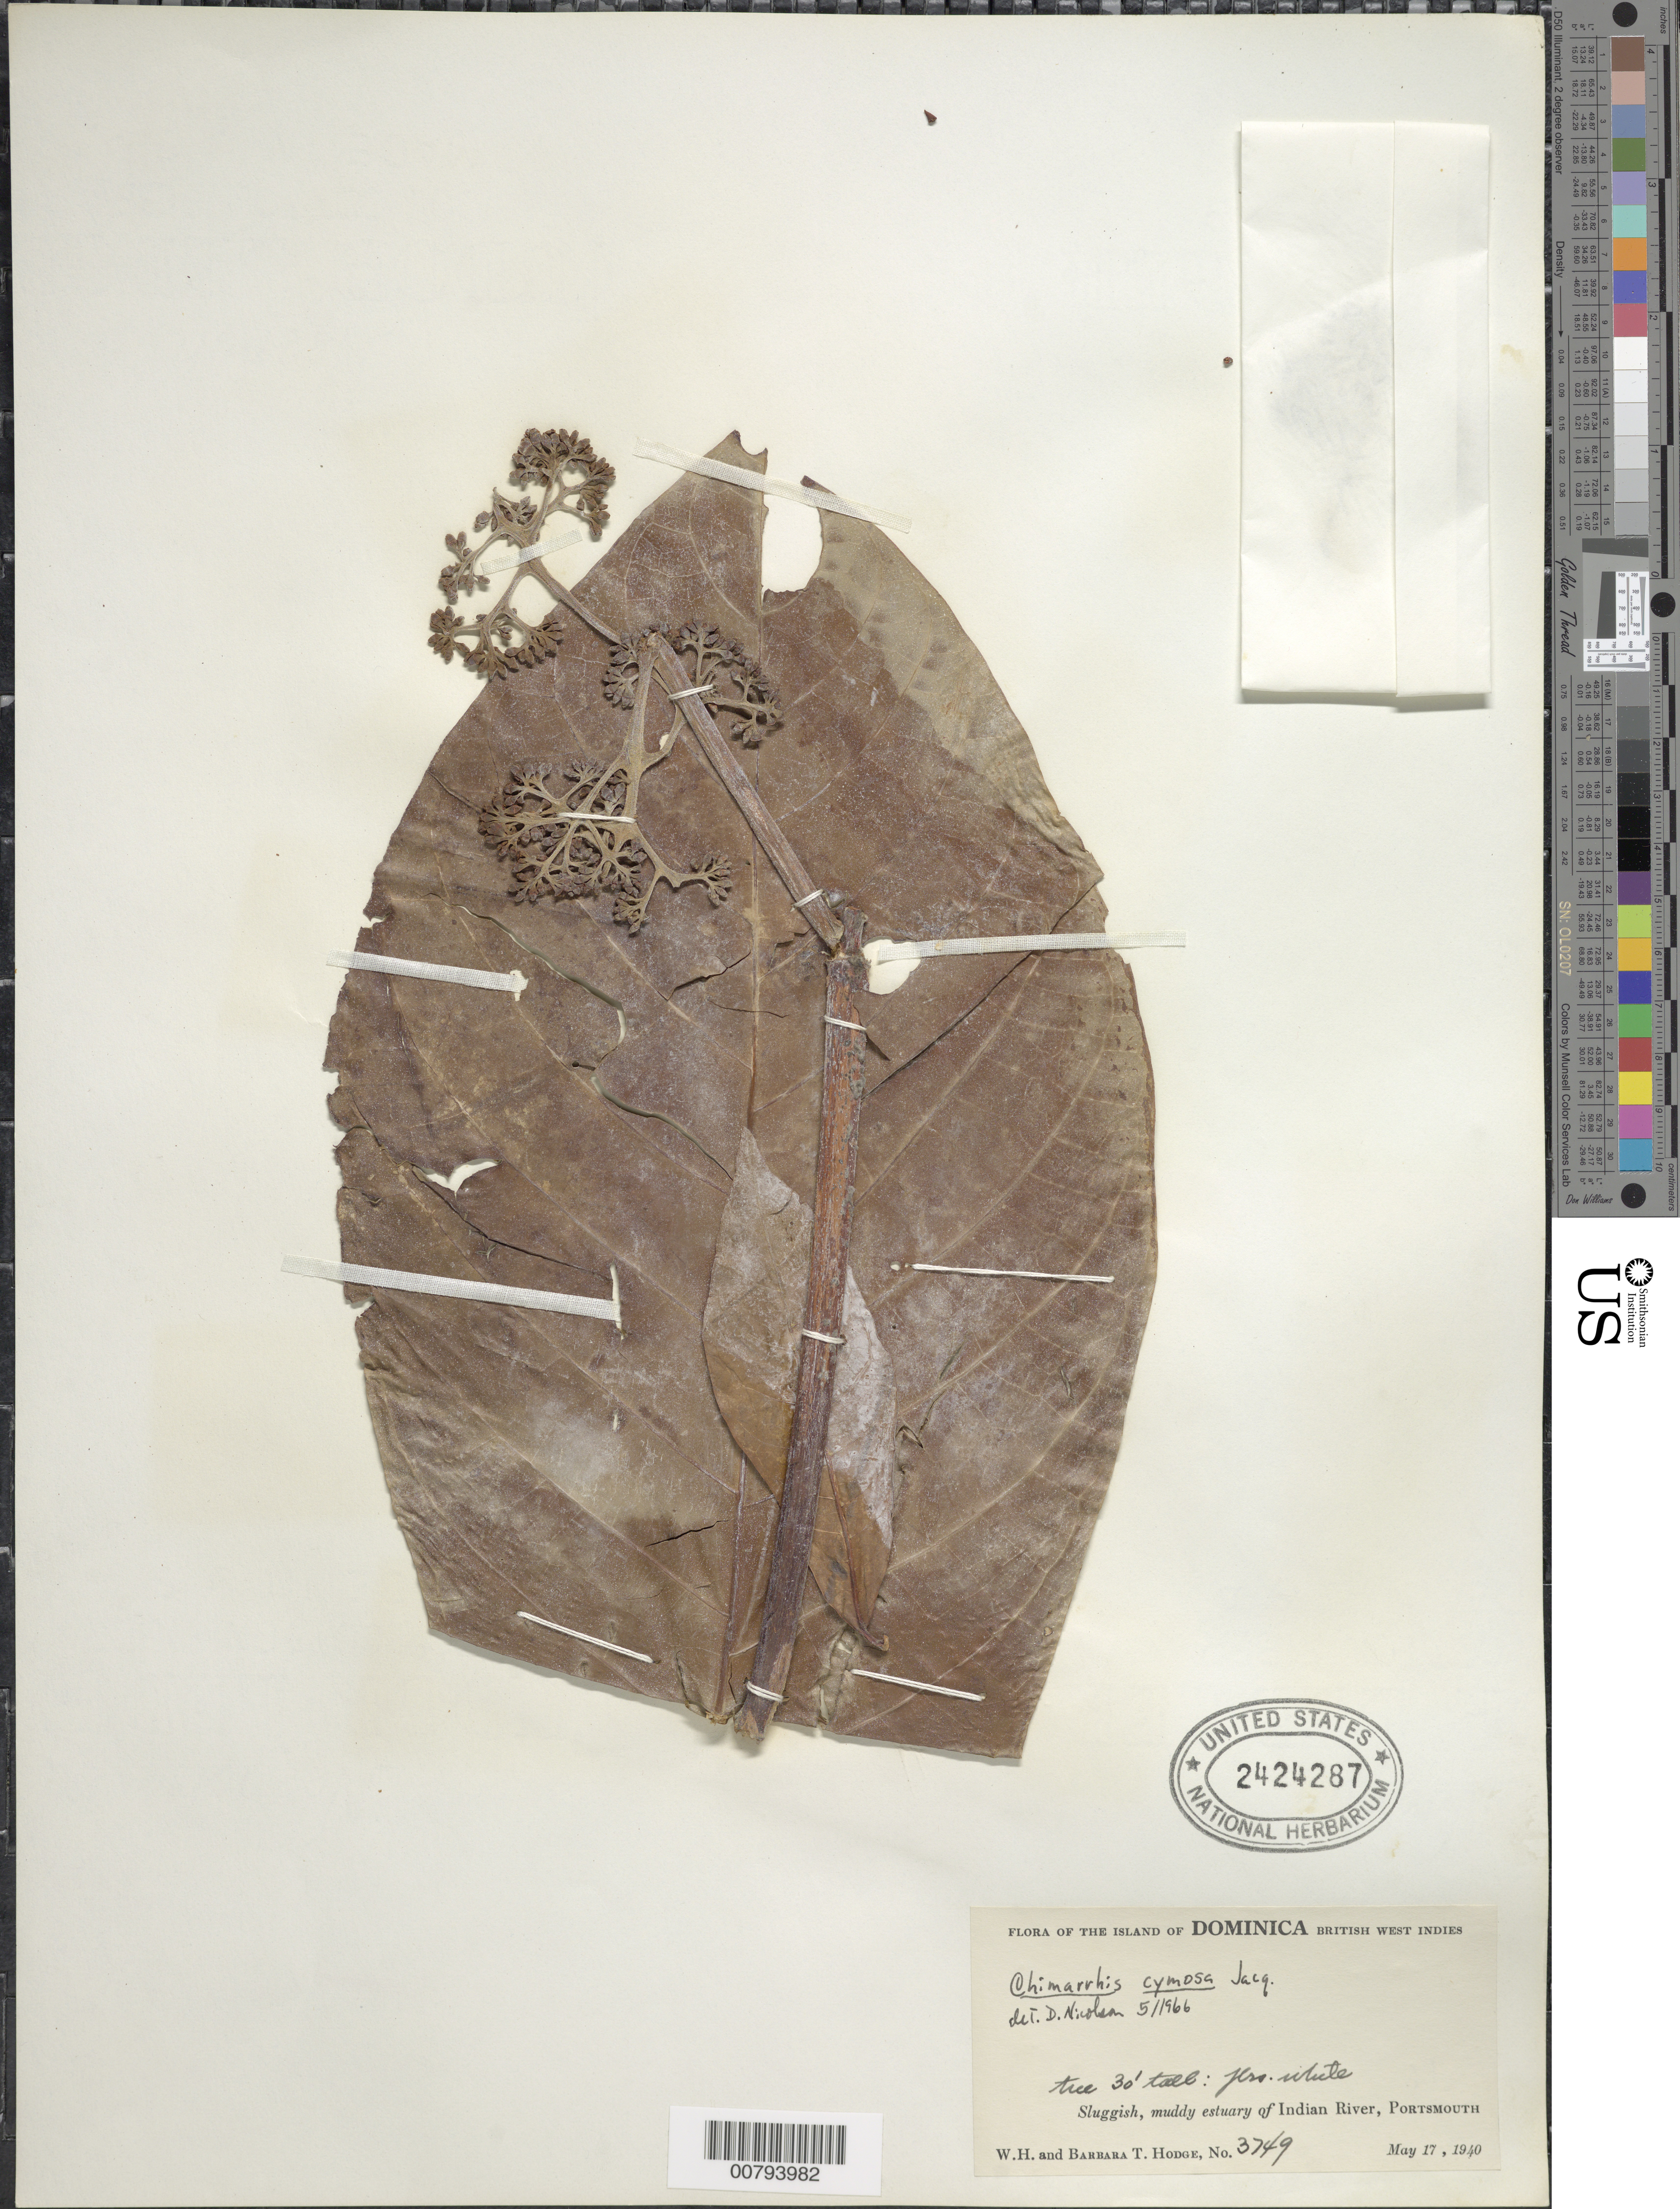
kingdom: Plantae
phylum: Tracheophyta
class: Magnoliopsida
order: Gentianales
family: Rubiaceae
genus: Chimarrhis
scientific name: Chimarrhis cymosa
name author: Jacq.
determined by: Nicolson, Dan H.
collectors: W. Hodge & B. Hodge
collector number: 3749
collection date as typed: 17 May 1940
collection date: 1940-05-17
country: Dominica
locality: Estuary of Indian River, Portsmouth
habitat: Sluggish, muddy estuary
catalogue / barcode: US 2424287